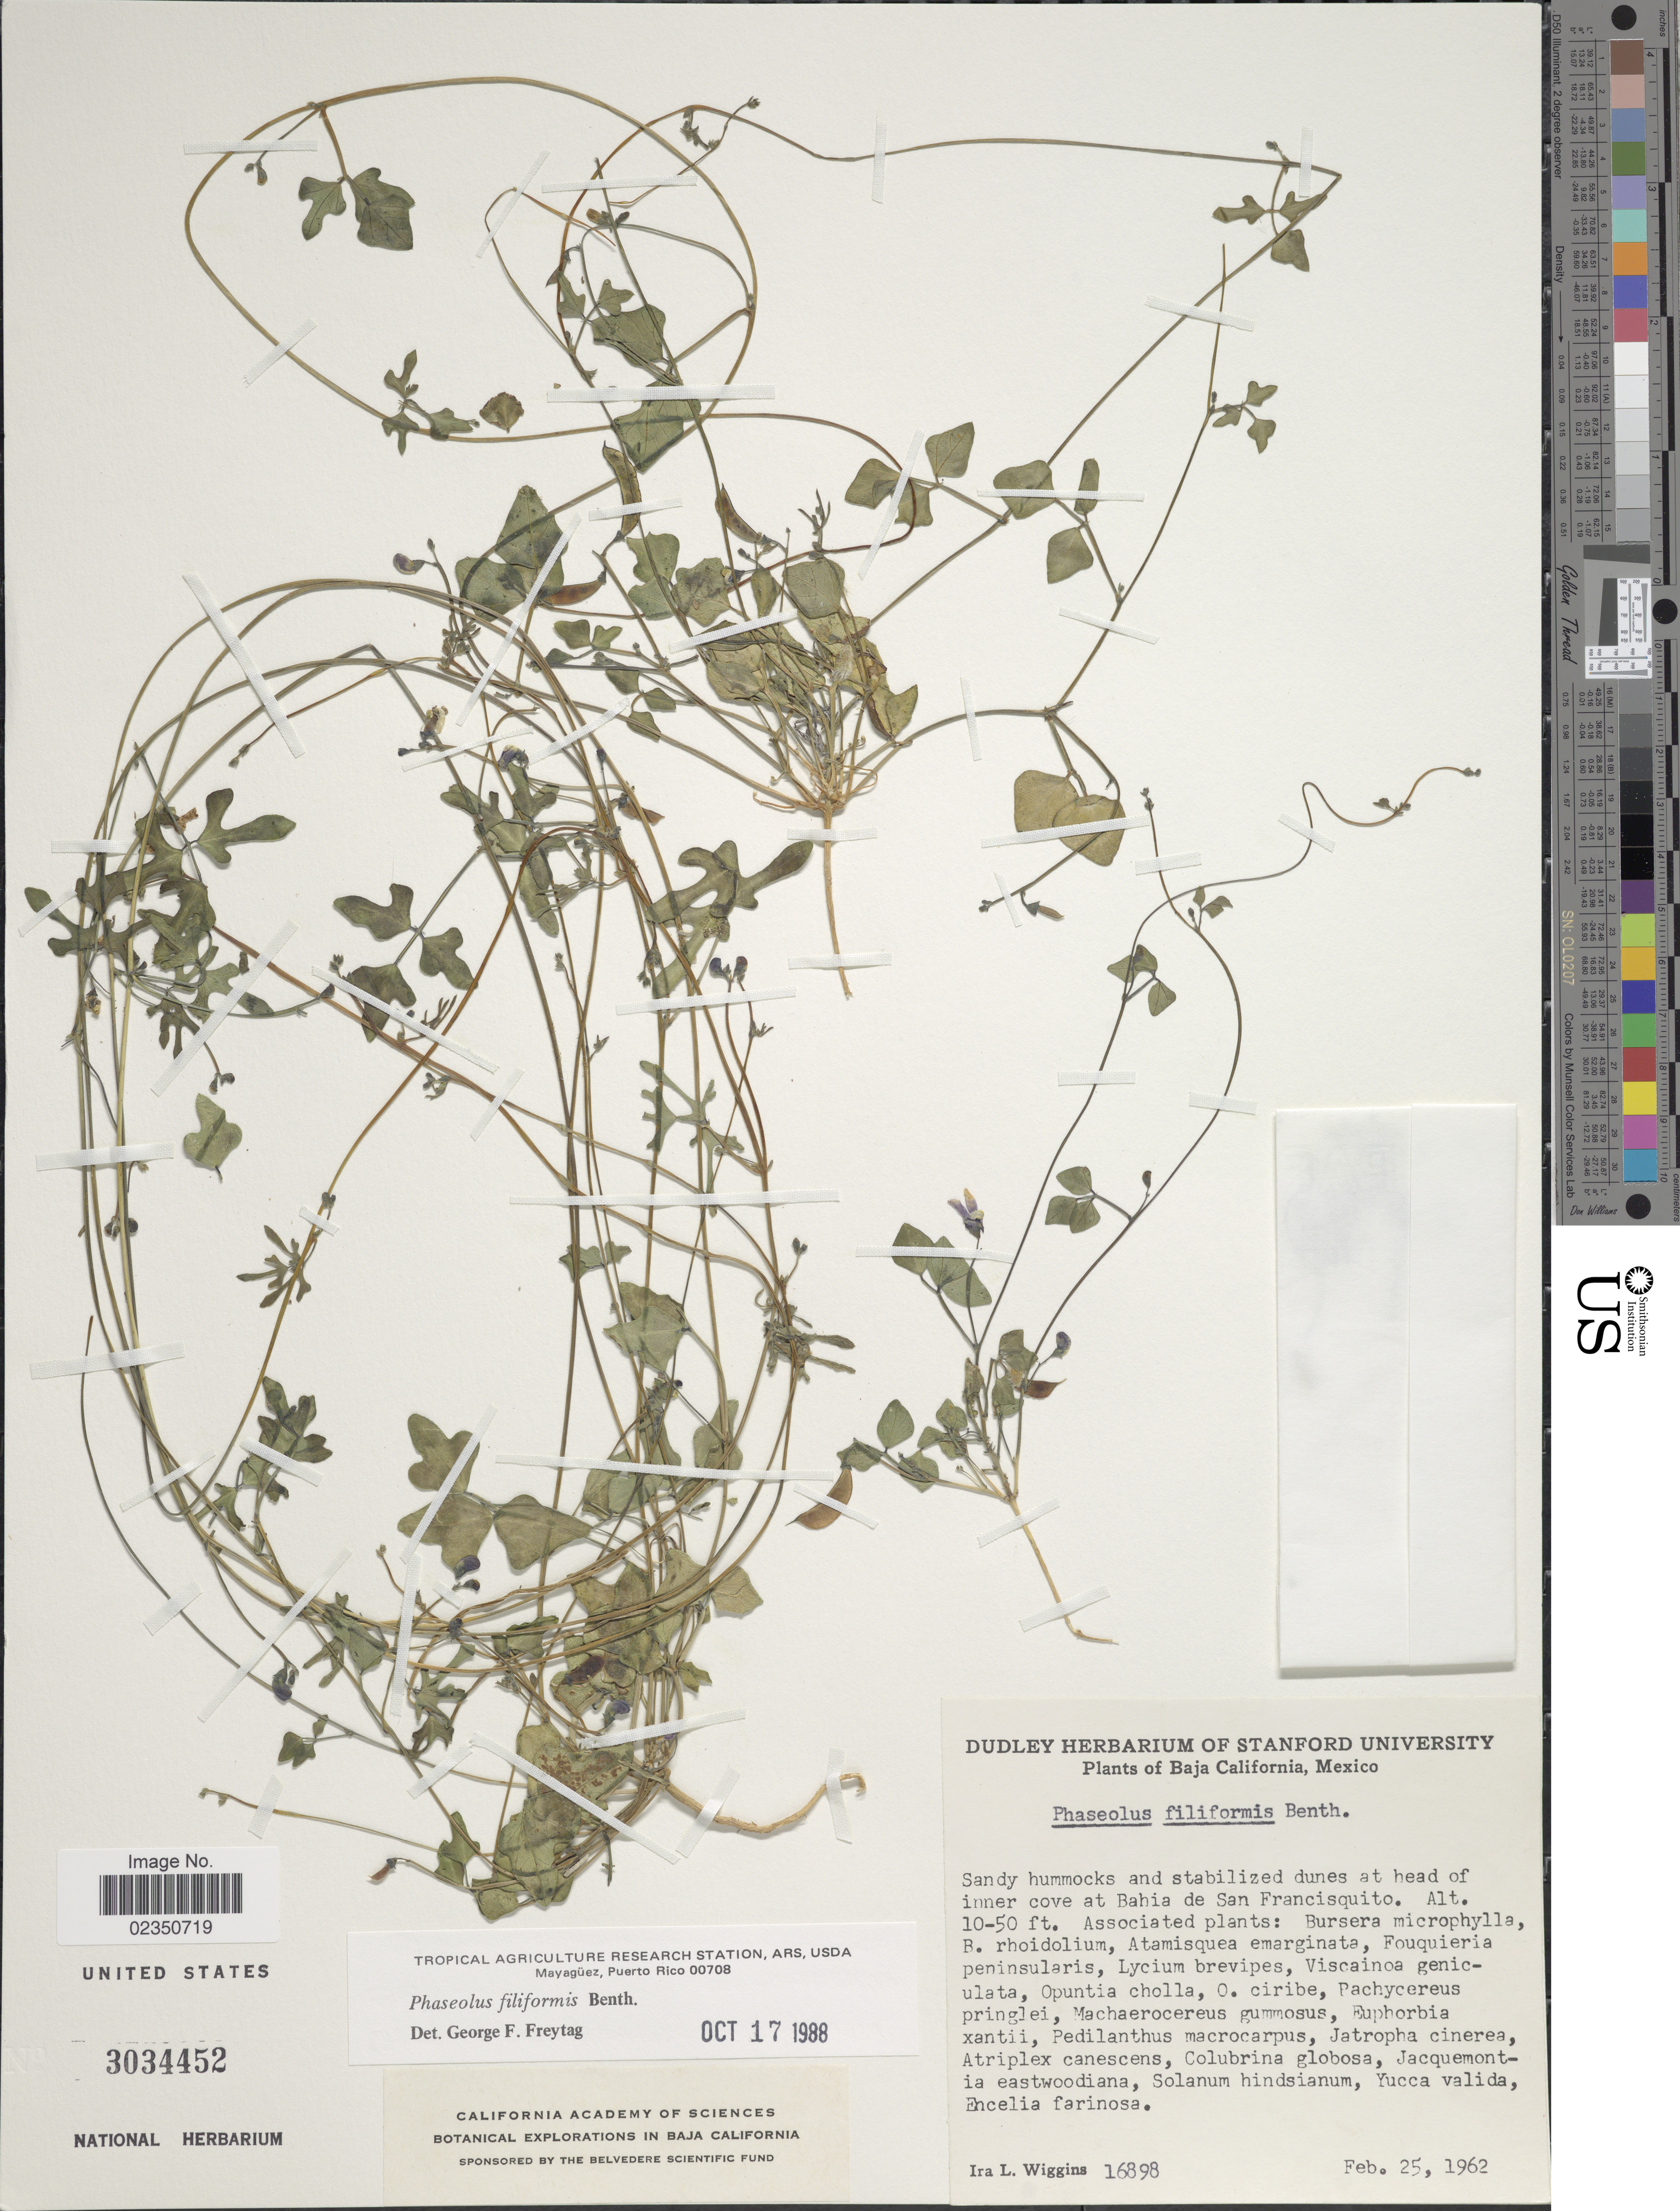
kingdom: Plantae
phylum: Tracheophyta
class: Magnoliopsida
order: Fabales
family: Fabaceae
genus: Phaseolus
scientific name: Phaseolus filiformis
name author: Benth.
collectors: I. L. Wiggins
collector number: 16898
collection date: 1962-02-25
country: Mexico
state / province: Baja California Norte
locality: At head of inner cove at Bahia de San Francisquito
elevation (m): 3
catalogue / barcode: US 3034452